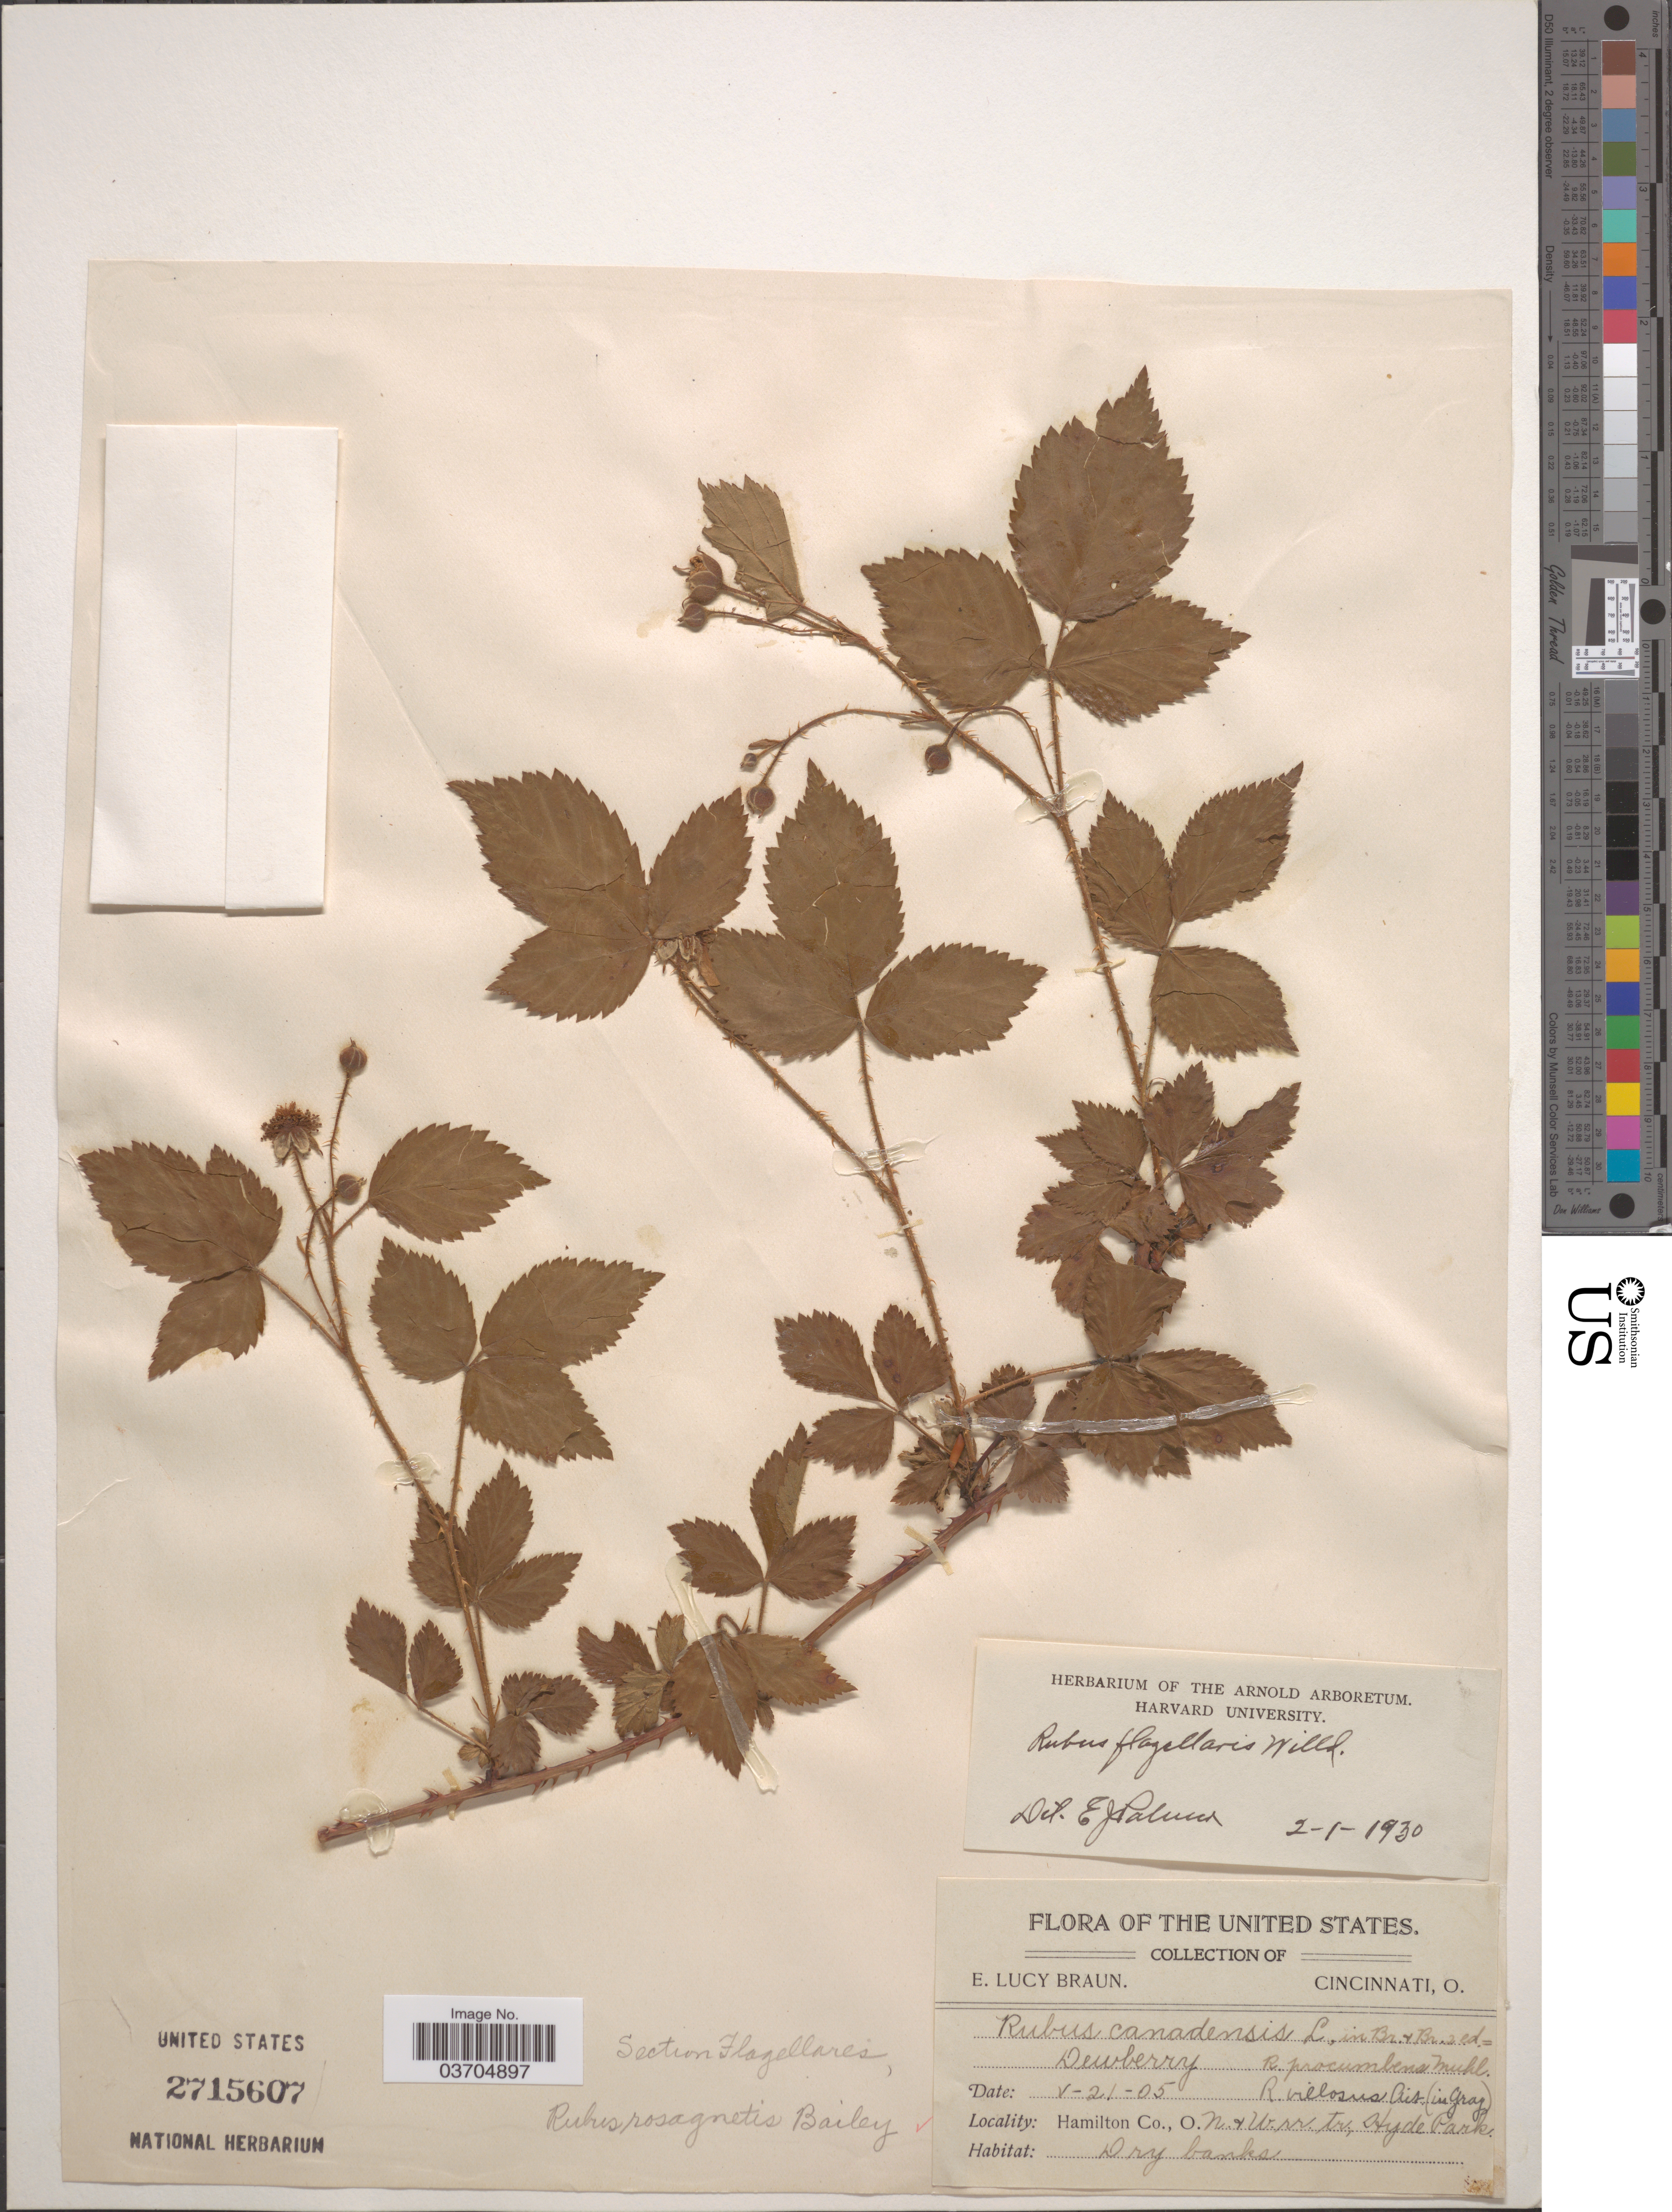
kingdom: Plantae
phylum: Tracheophyta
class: Magnoliopsida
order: Rosales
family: Rosaceae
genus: Rubus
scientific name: Rubus flagellaris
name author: Willd.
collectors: E. L. Braun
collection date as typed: Transcribed d/m/y: 21/5/5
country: United States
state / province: Ohio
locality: Hamilton Co., N. of W. rr. tr., Hyde Park.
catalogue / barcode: US 2715607